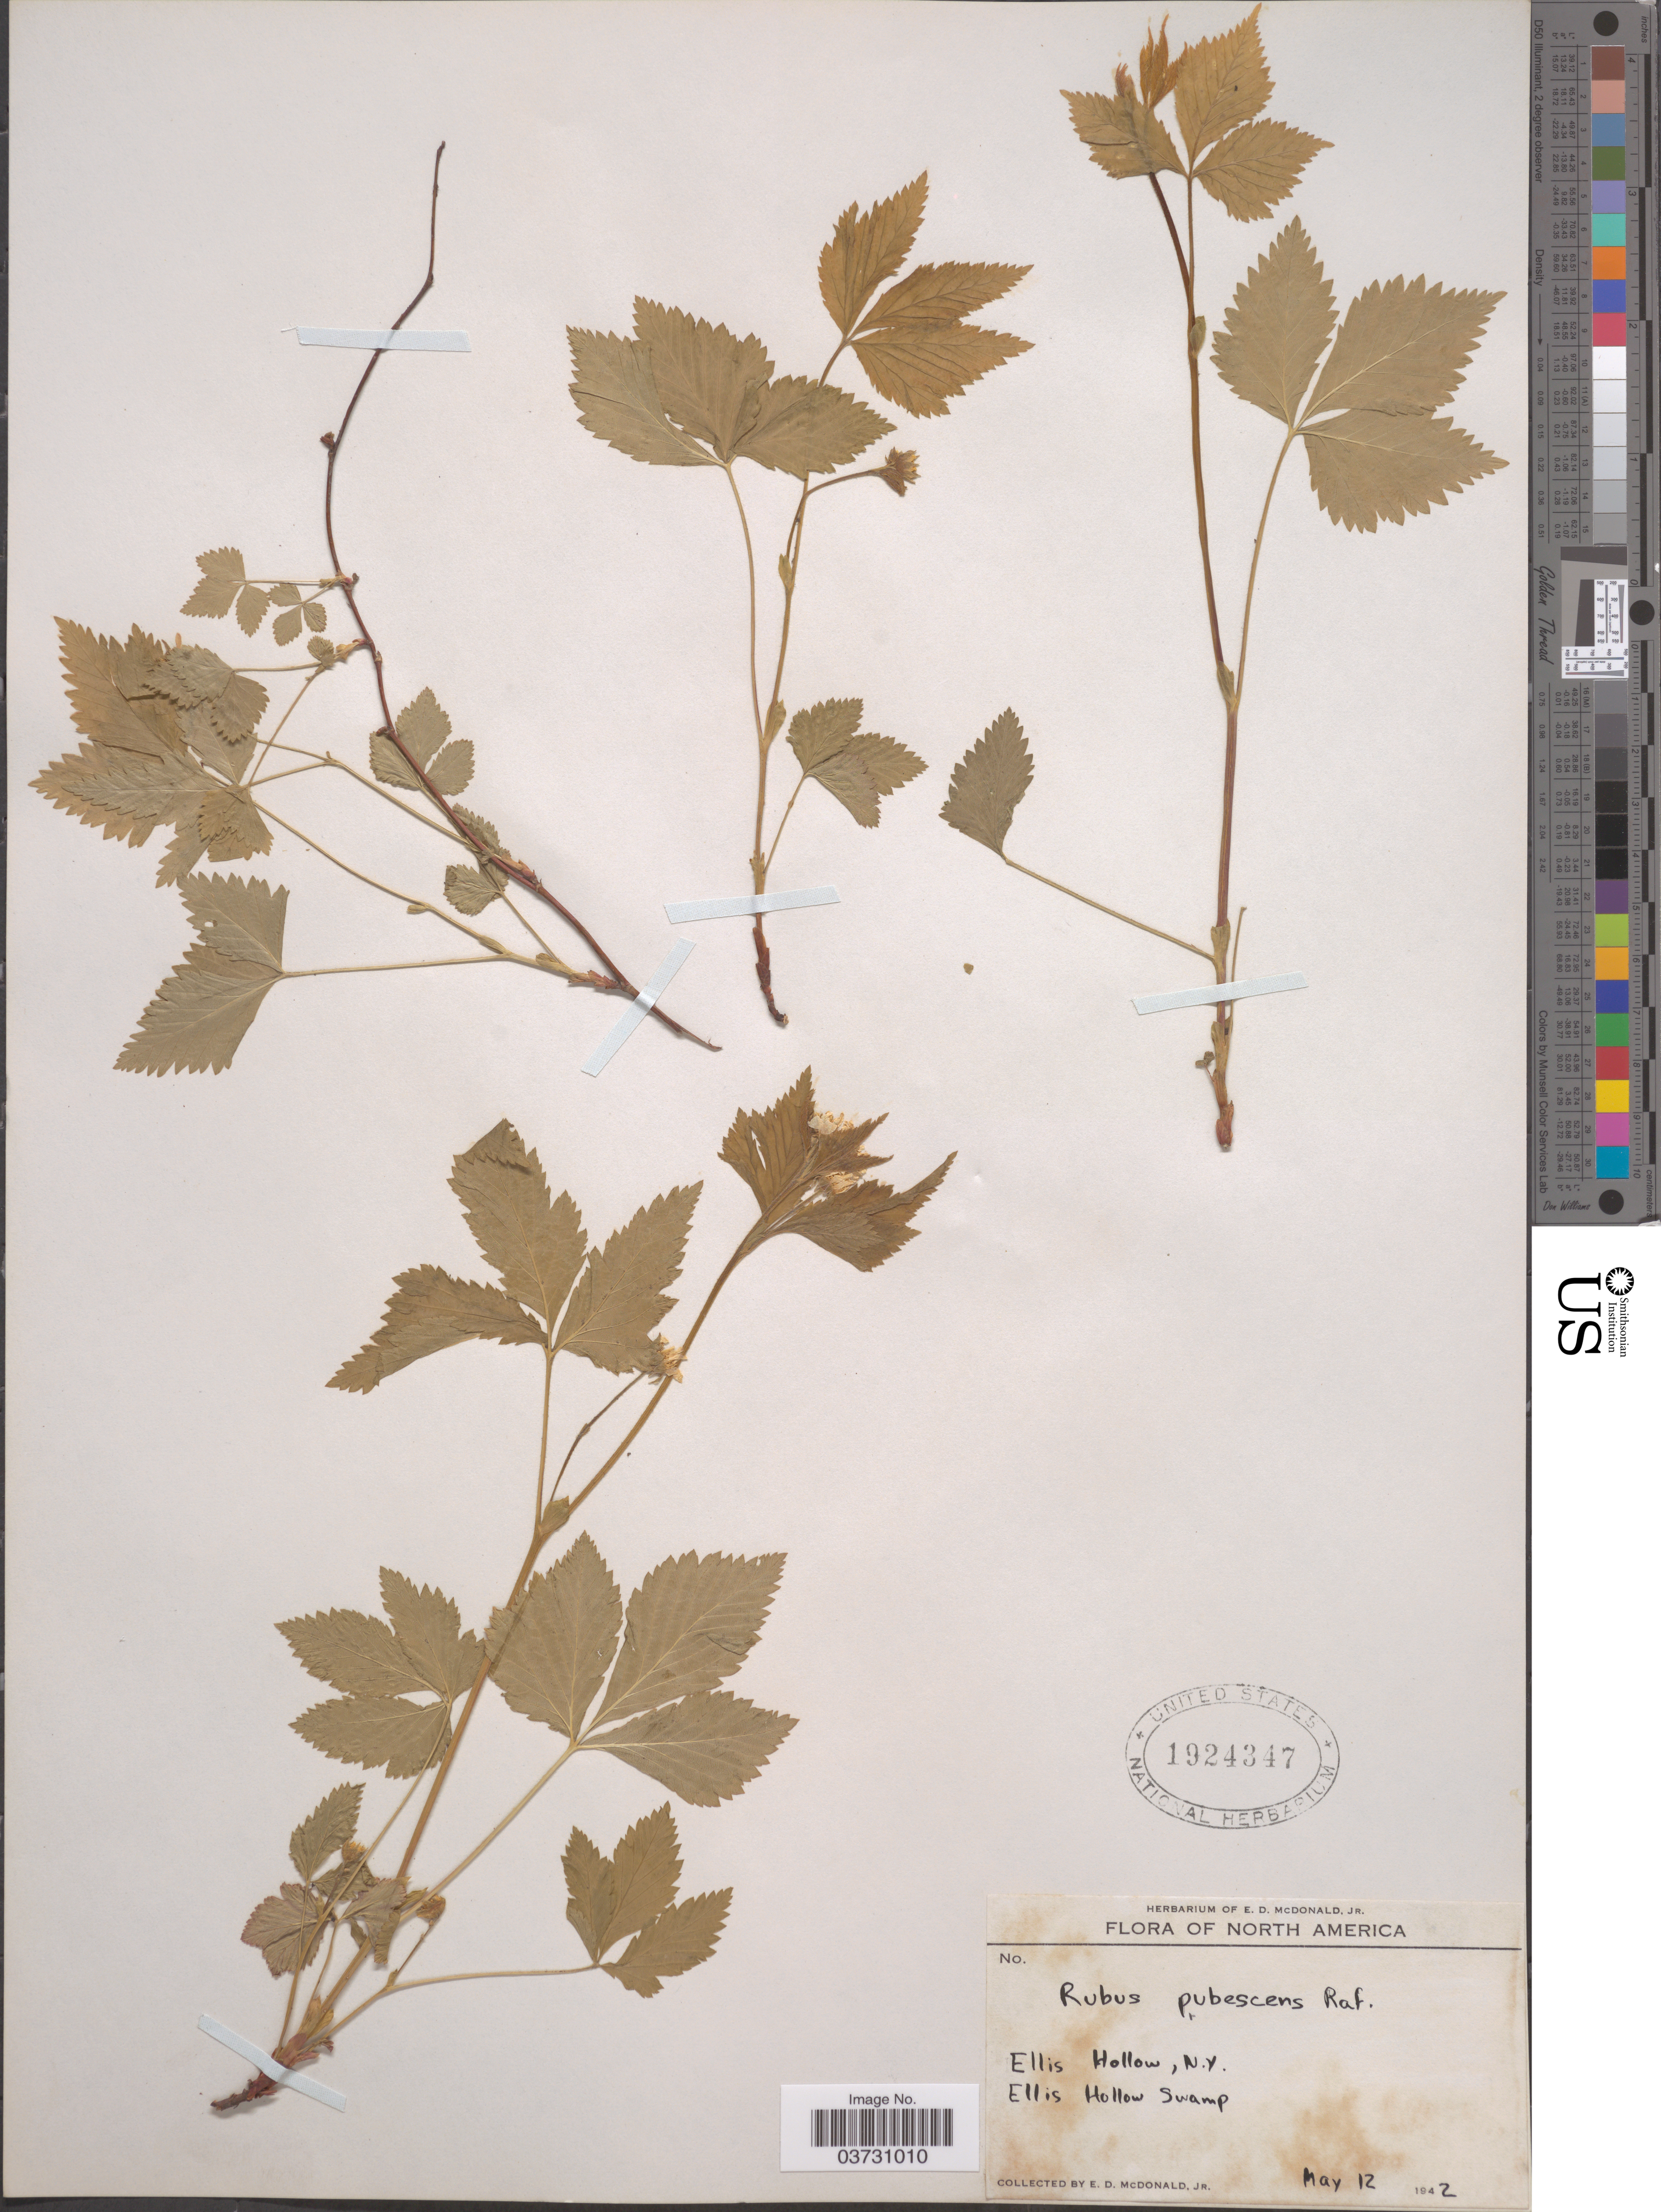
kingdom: Plantae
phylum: Tracheophyta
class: Magnoliopsida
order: Rosales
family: Rosaceae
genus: Rubus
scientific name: Rubus pubescens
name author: Raf.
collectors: E. D. McDonald Jr.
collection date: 1942-05-12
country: United States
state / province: New York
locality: Ellis Hollow. Ellis Hollow Swamp.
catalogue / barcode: US 1924347